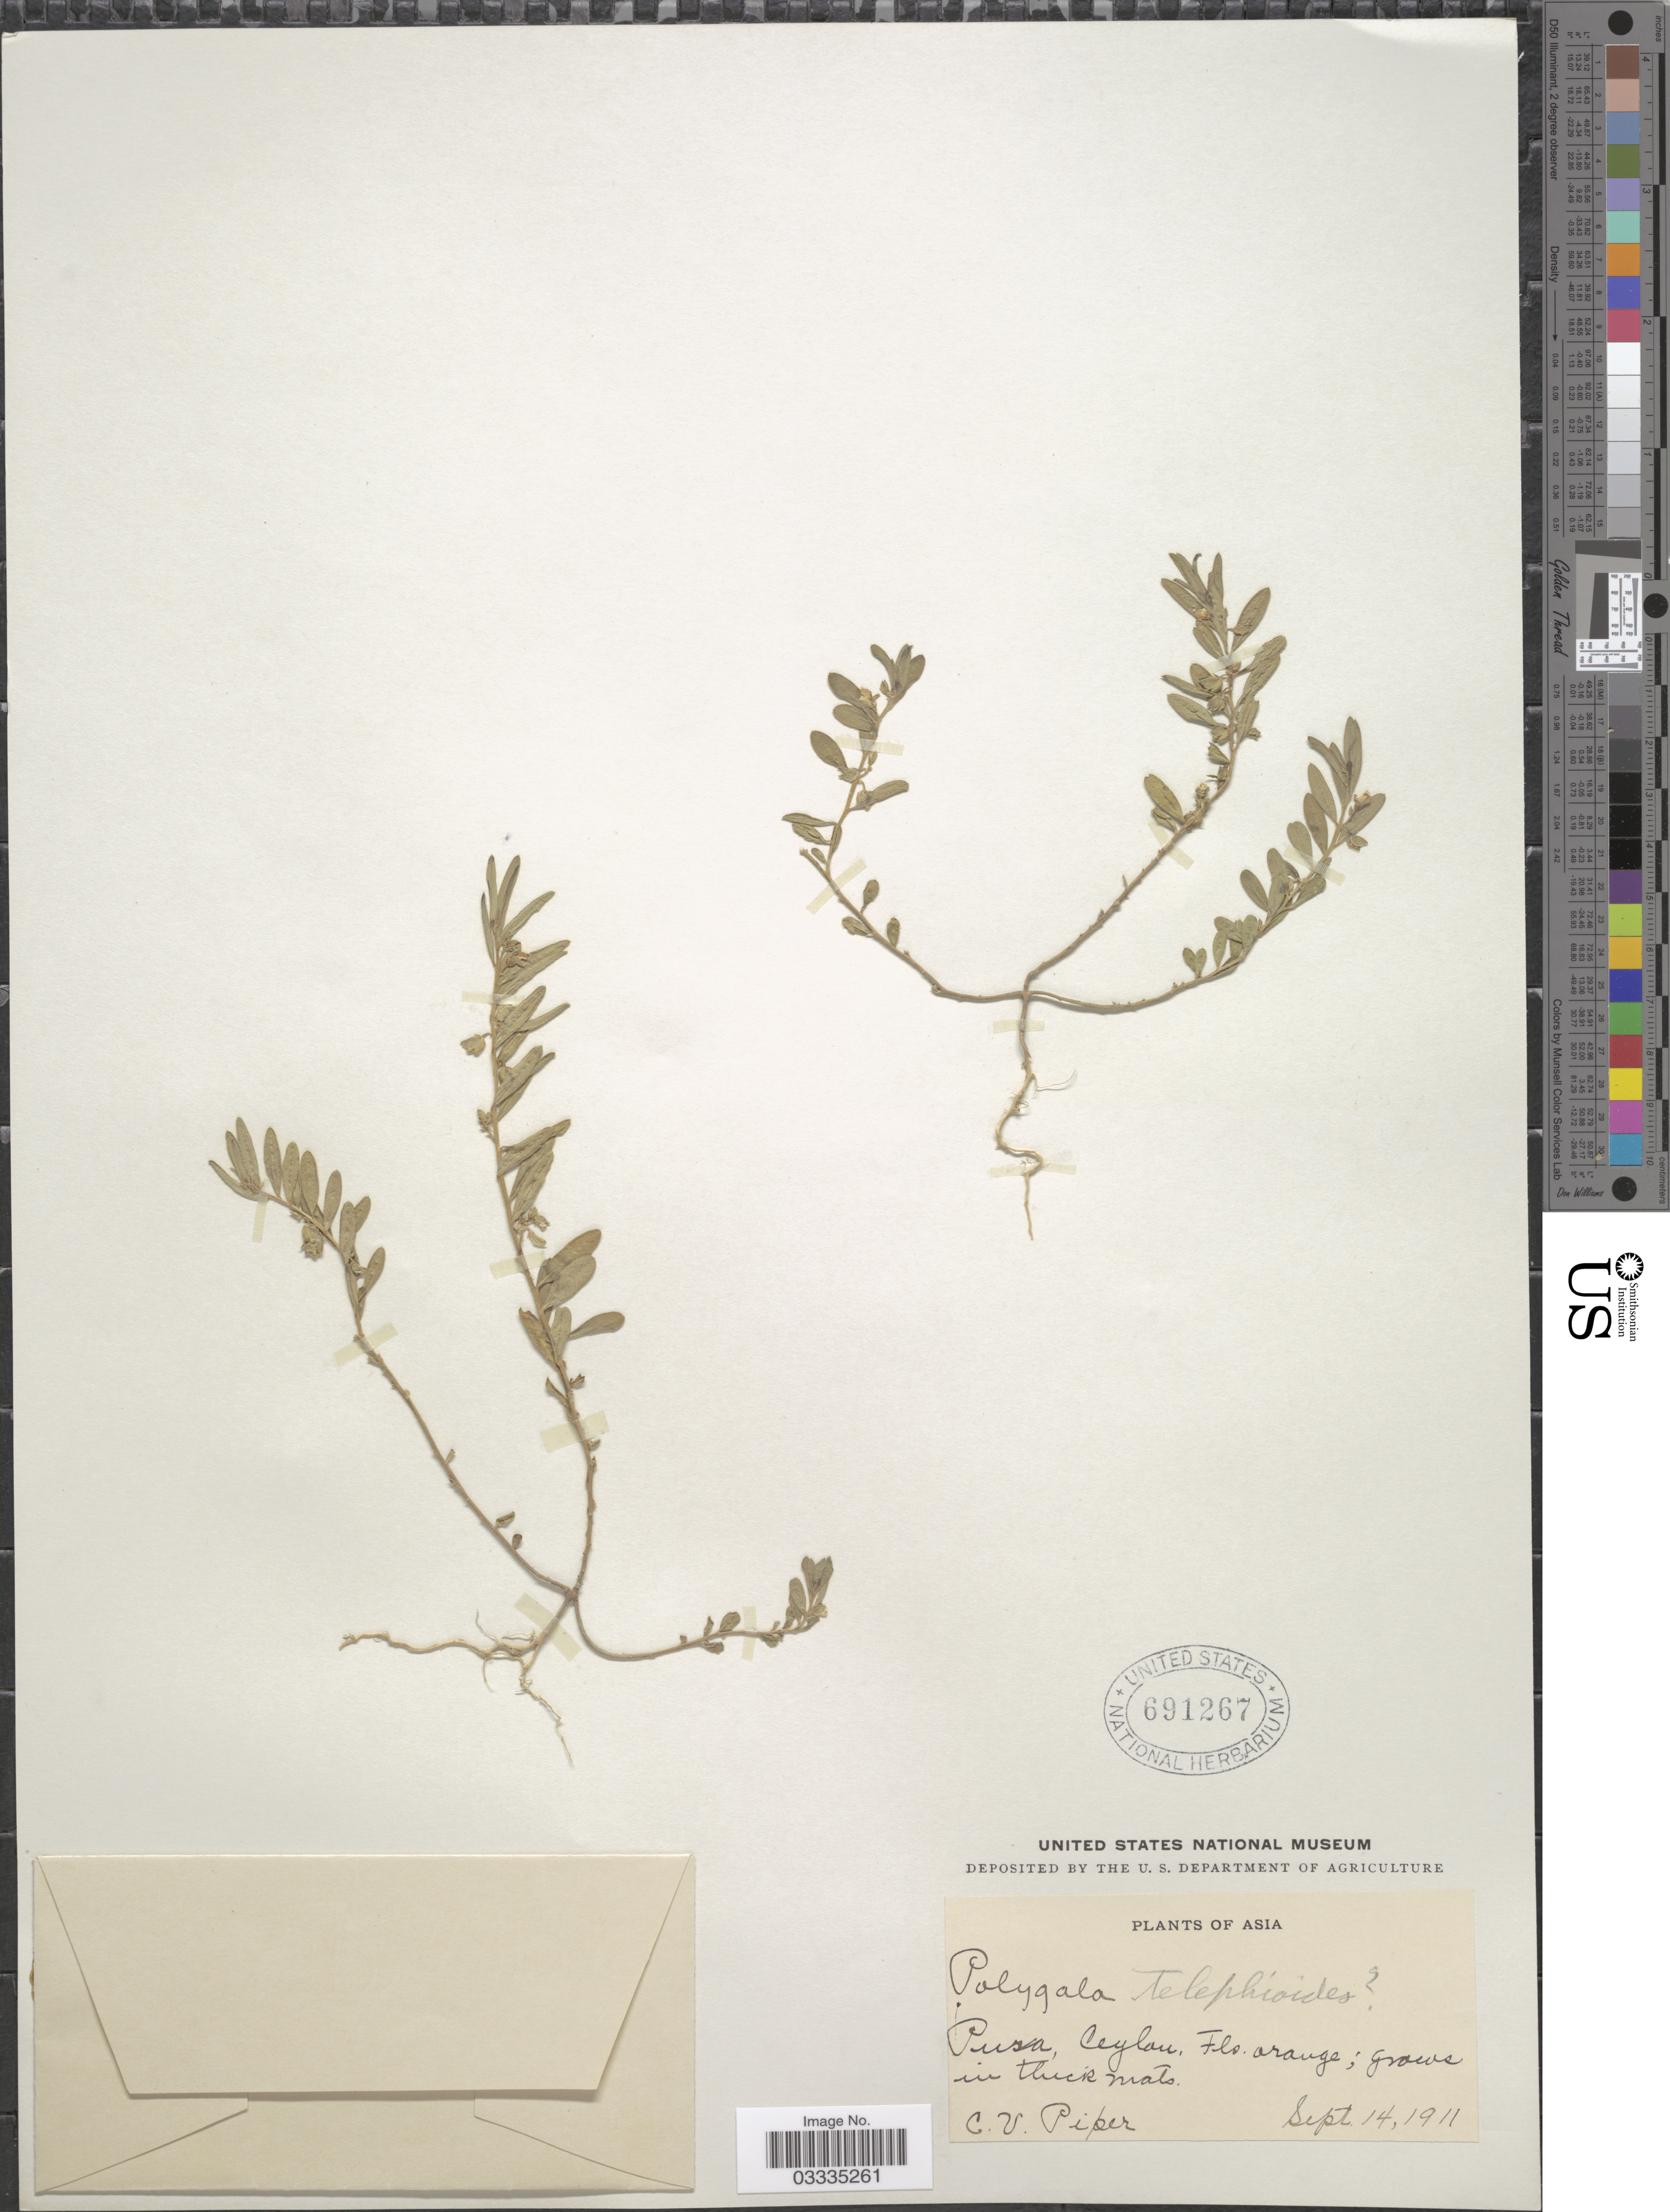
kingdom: Plantae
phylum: Tracheophyta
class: Magnoliopsida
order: Fabales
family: Polygalaceae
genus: Polygala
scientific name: Polygala telephioides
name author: Willd.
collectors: C. V. Piper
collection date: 1911-09-14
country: Sri Lanka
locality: Pusa, Ceylon.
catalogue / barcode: US 691267